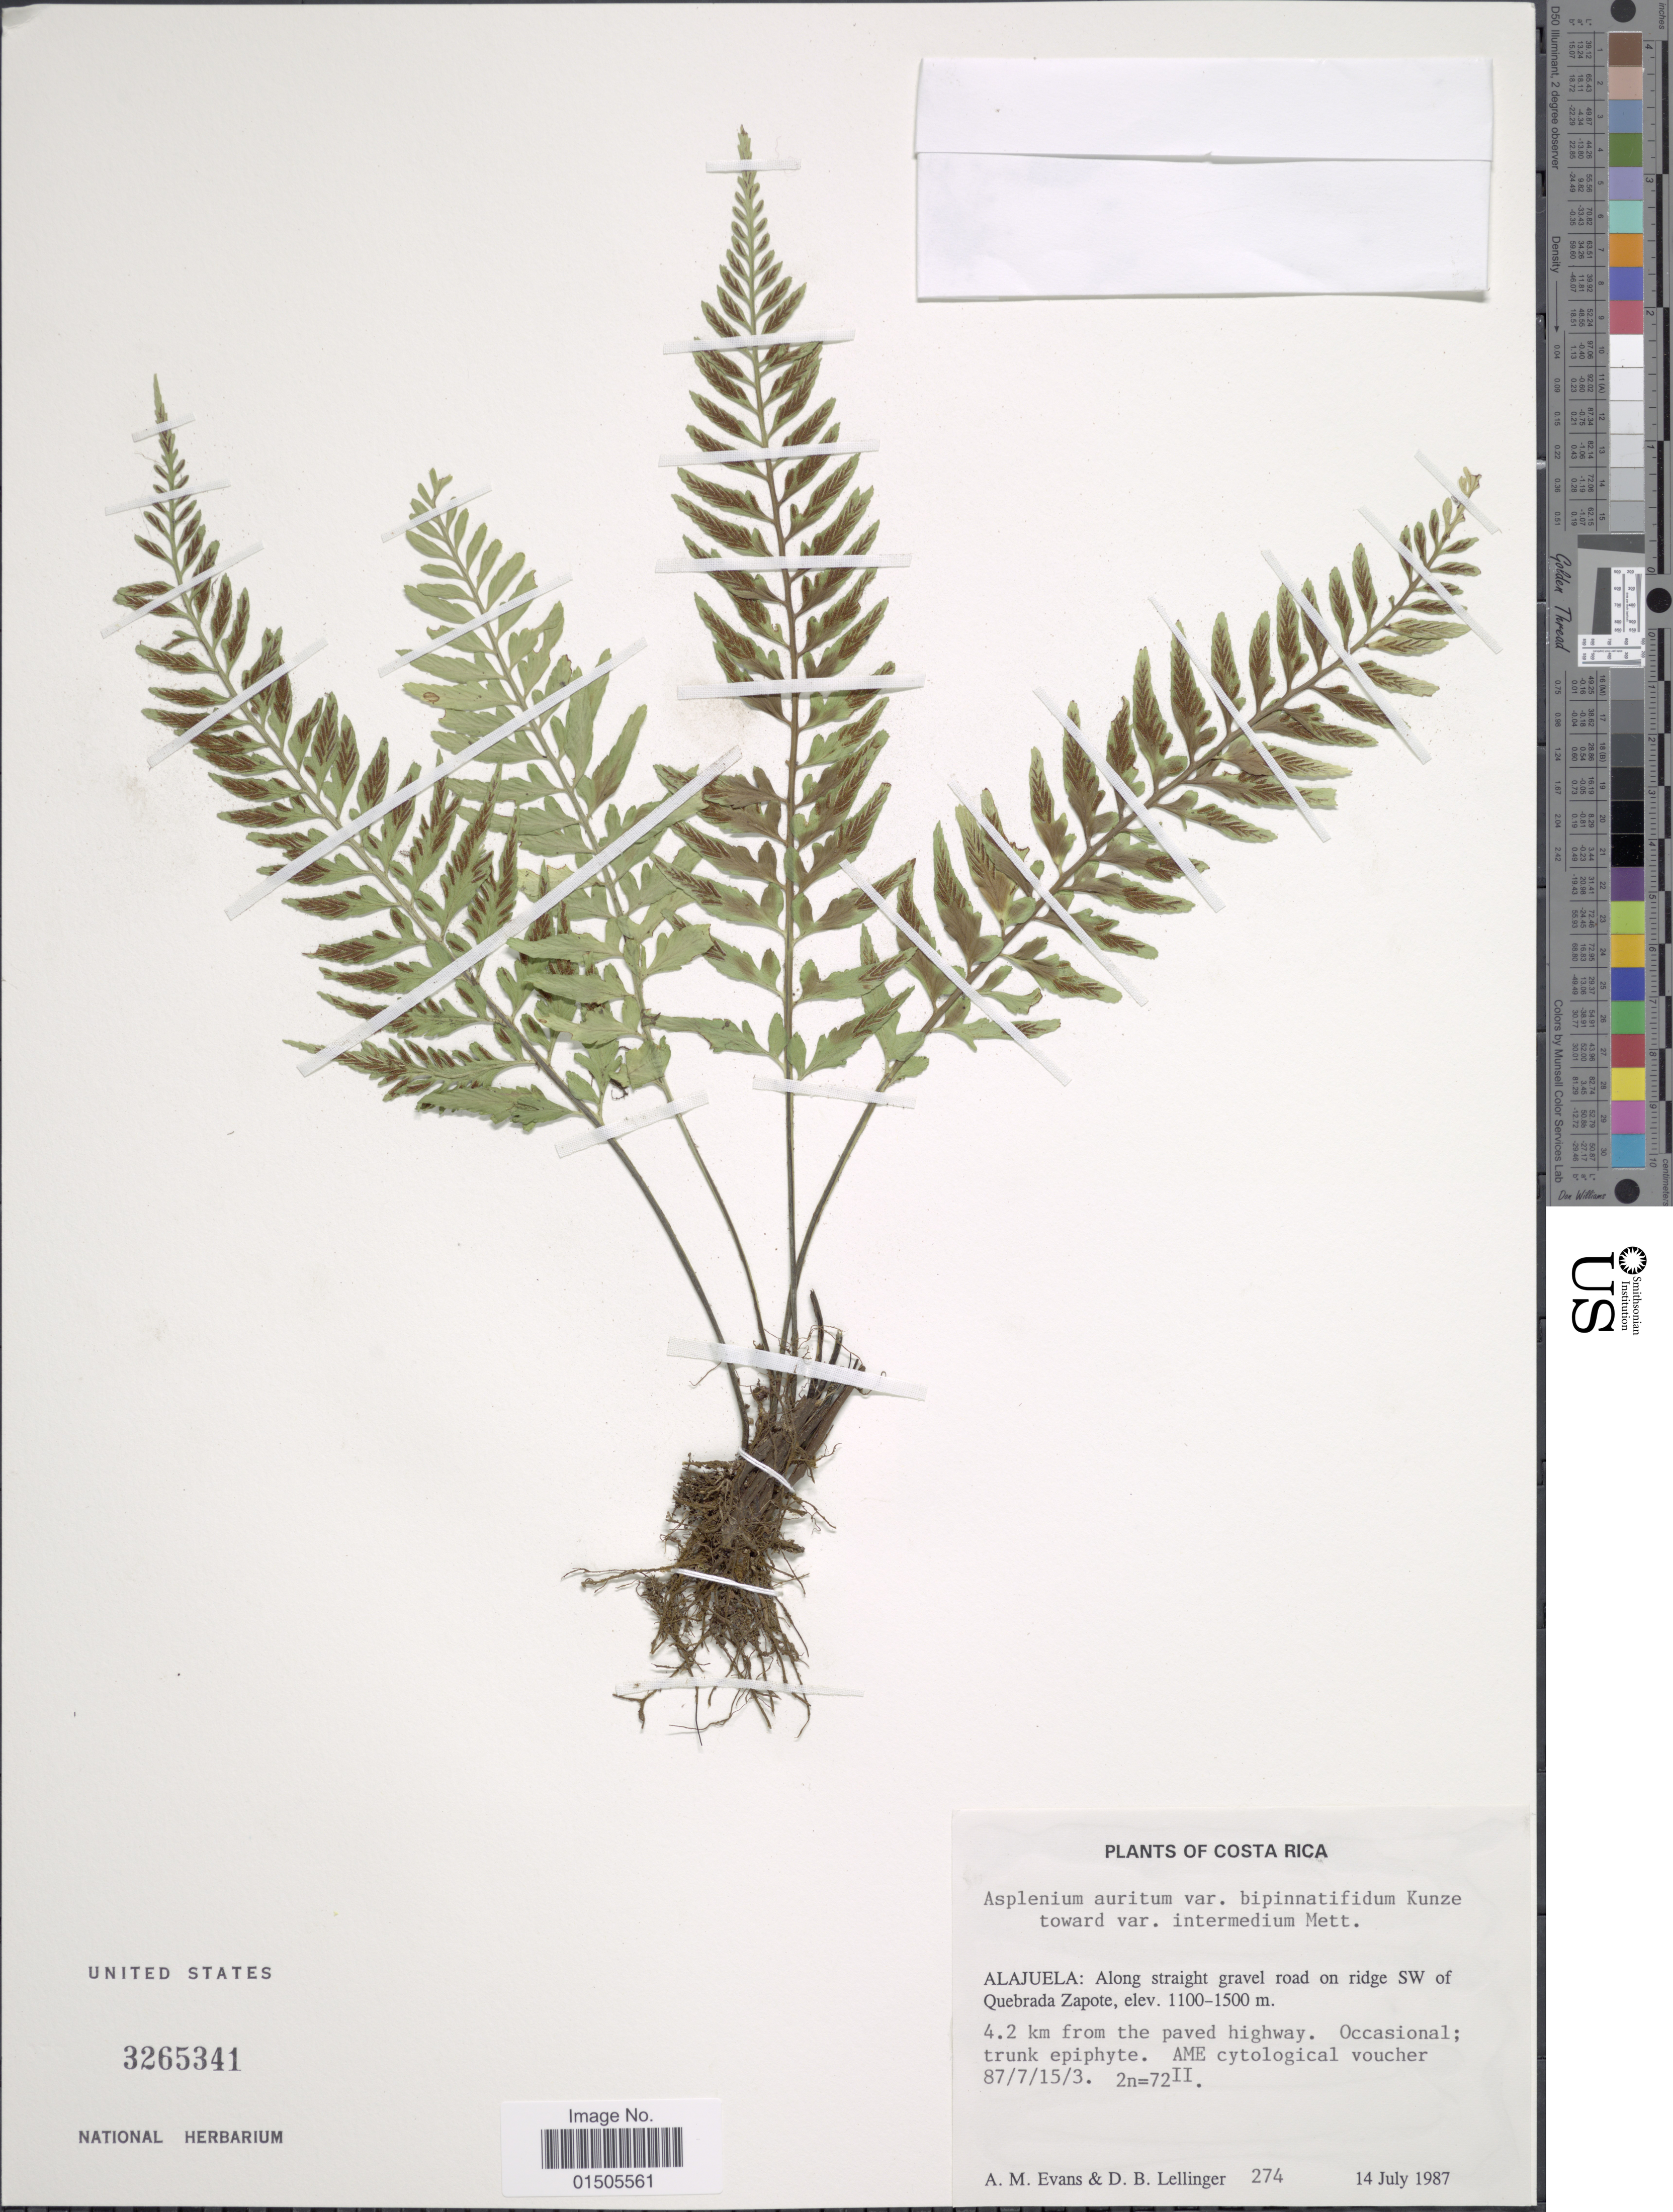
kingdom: Plantae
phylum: Tracheophyta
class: Polypodiopsida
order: Polypodiales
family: Aspleniaceae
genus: Asplenium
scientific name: Asplenium auritum var. bipinnatifidum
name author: Kunze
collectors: A. M. Evans & D. B. Lellinger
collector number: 274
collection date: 1987-07-14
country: Costa Rica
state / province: Alajuela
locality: Along straight gravel road on ridge SW of Quebrada Zapote, 4.2 km from the paved highway.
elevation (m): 1100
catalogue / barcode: US 3265341